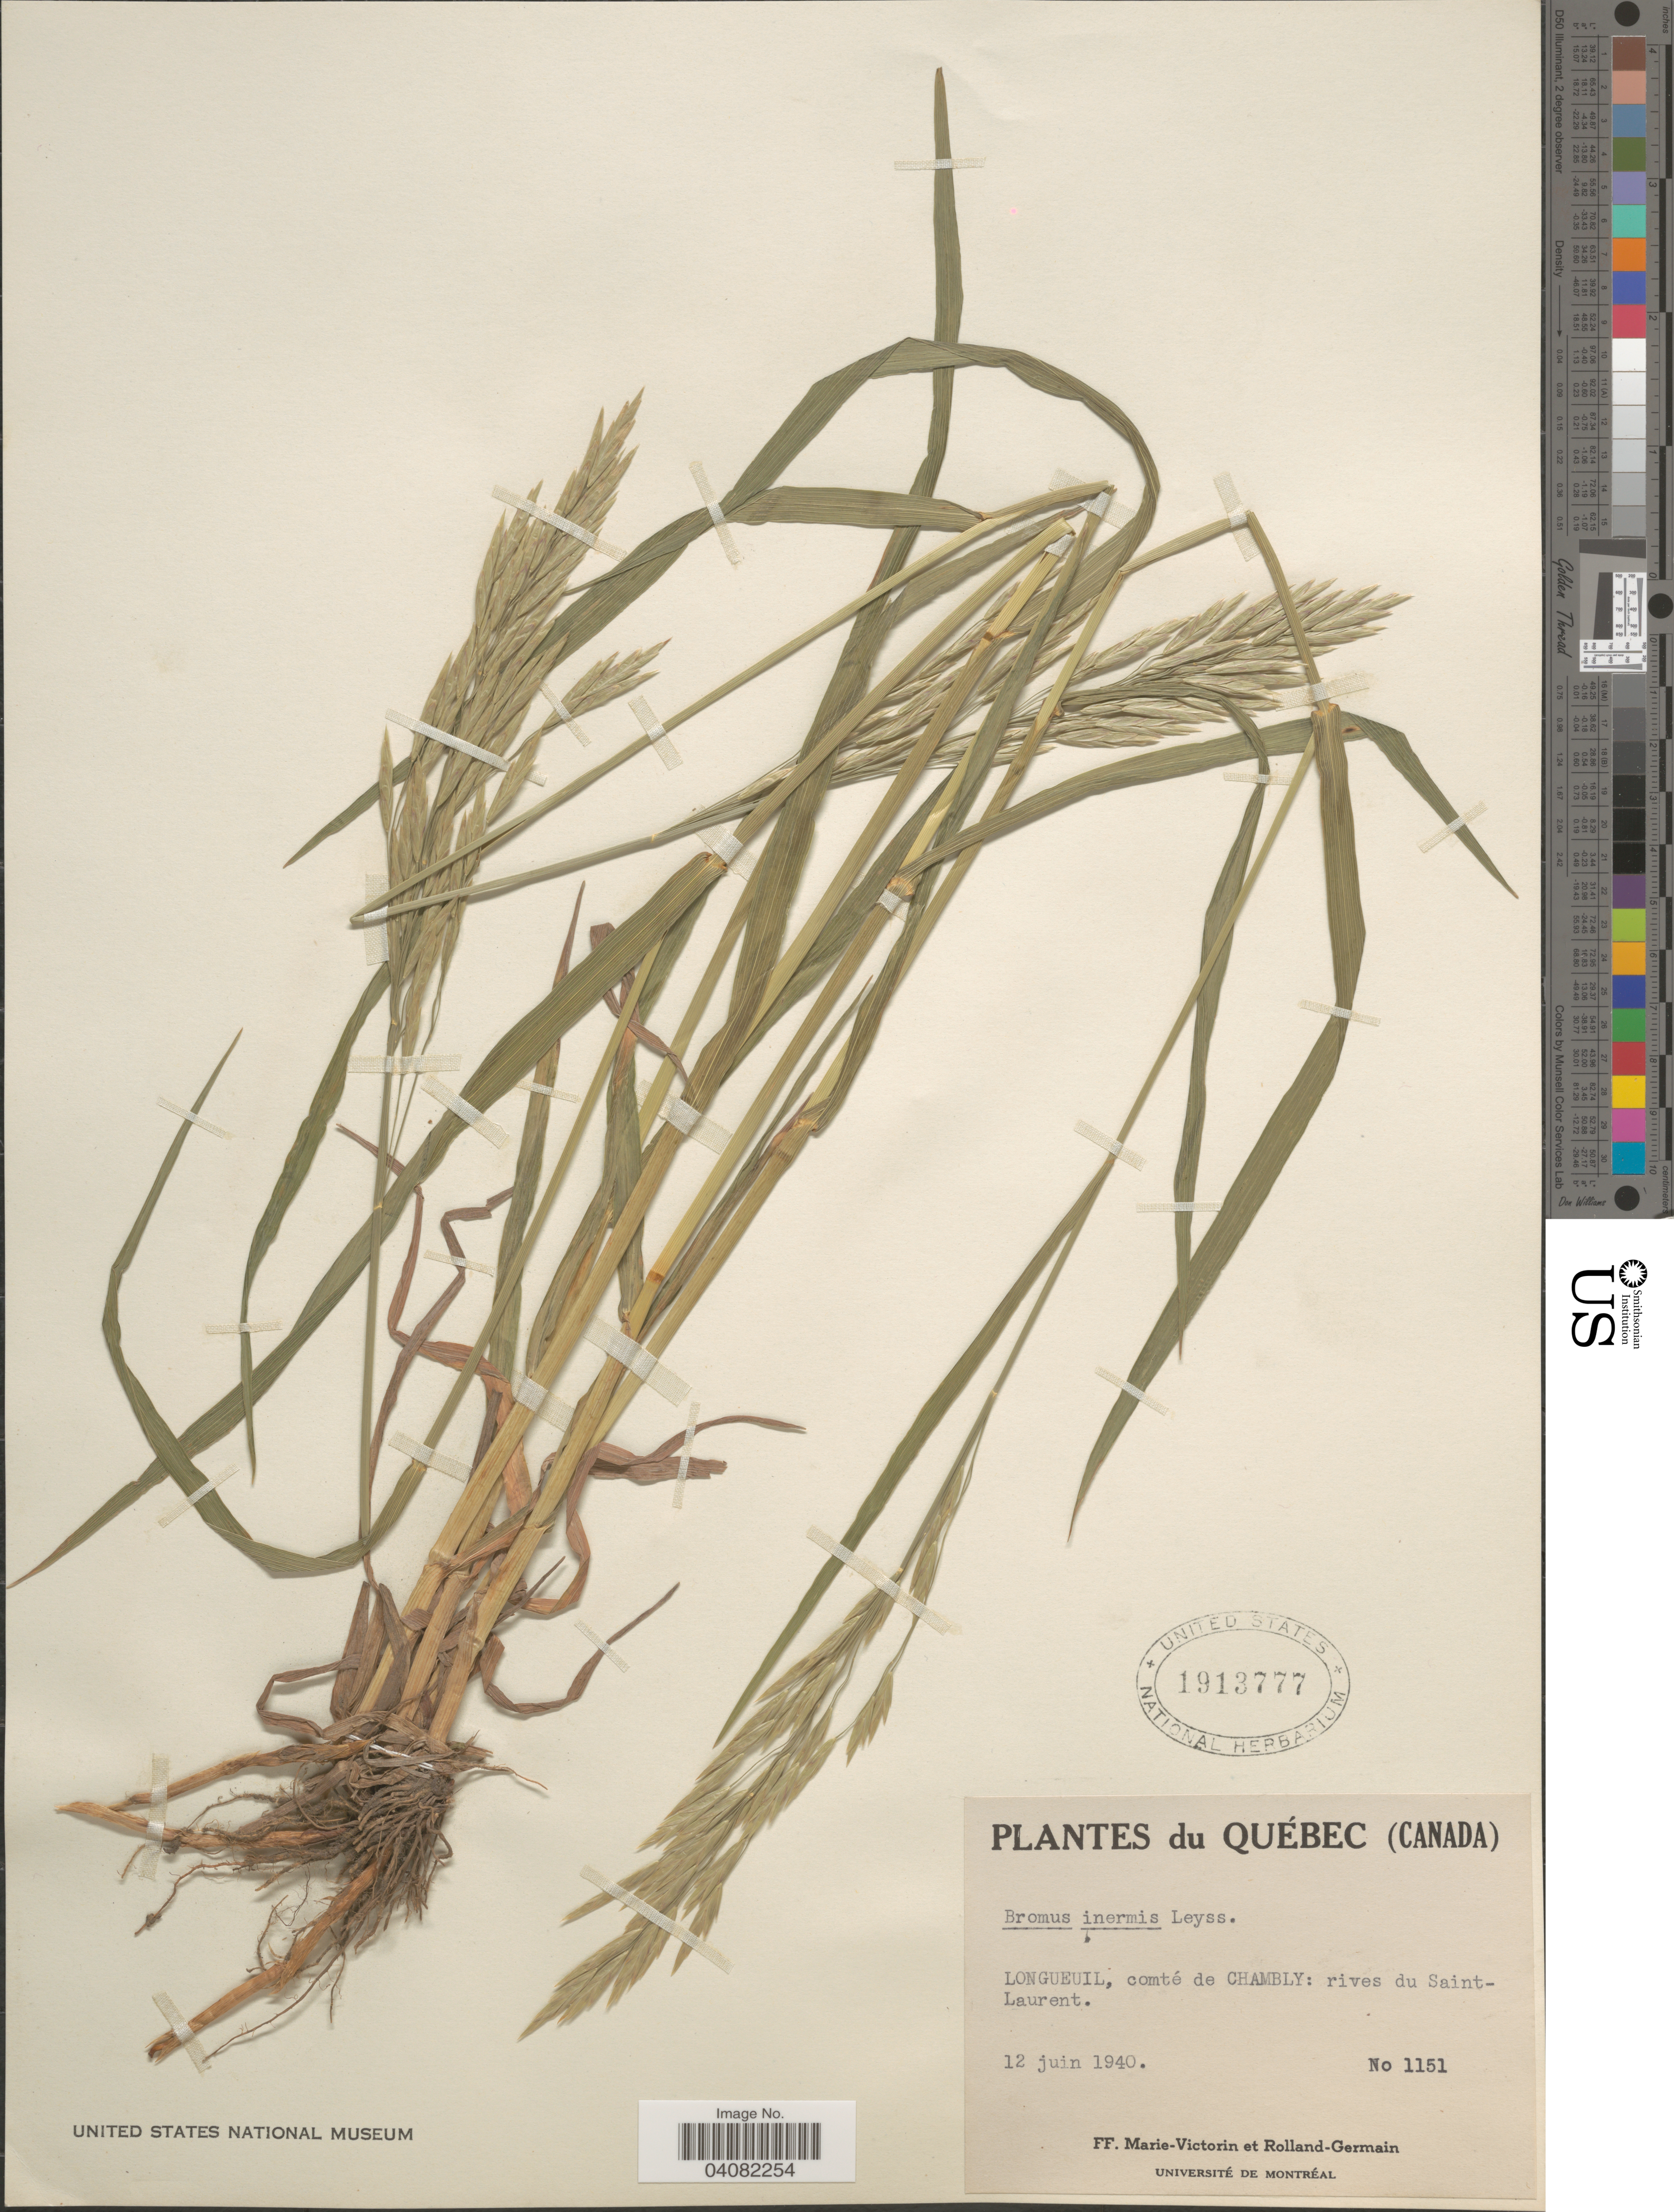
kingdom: Plantae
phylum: Tracheophyta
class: Liliopsida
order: Poales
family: Poaceae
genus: Bromus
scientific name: Bromus inermis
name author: Leyss.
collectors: F. Marie-Victorin & Rolland-Germain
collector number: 1151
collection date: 1940-06-12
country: Canada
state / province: Quebec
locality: Longueuil, comté de Chambly: rives du Saint-Laurent.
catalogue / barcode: US 1913777